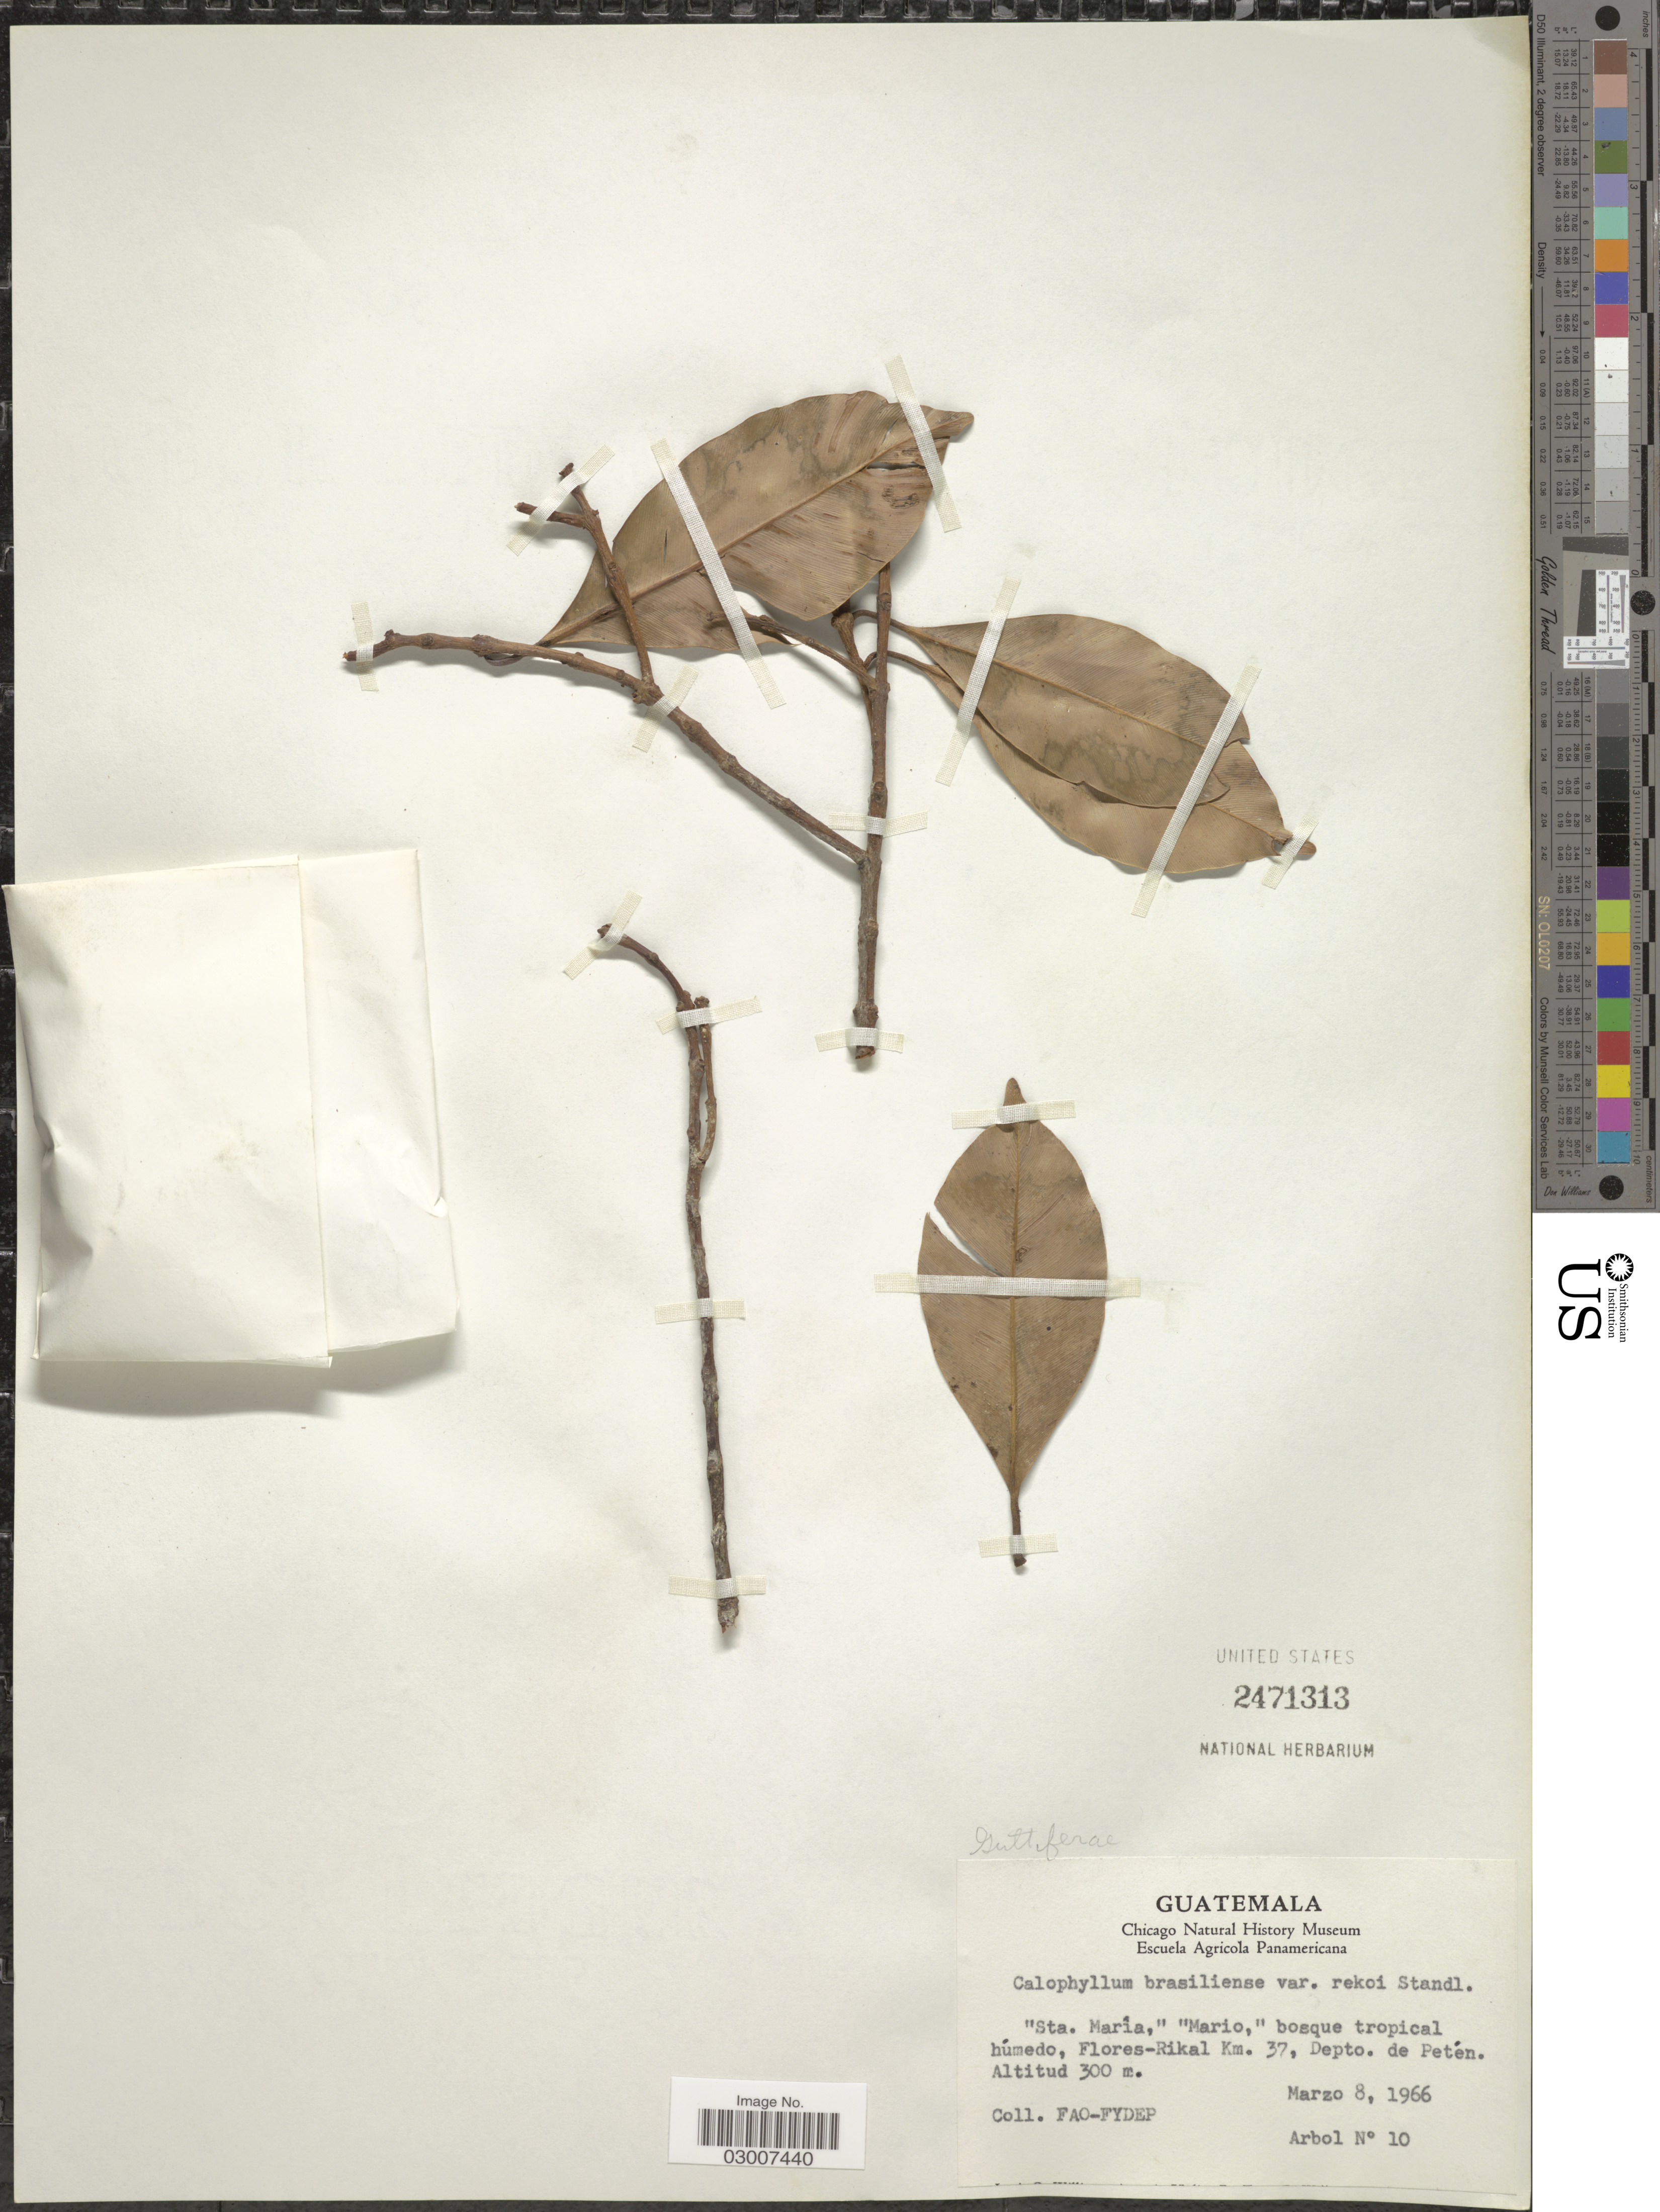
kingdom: Plantae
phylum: Tracheophyta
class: Magnoliopsida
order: Malpighiales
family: Calophyllaceae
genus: Calophyllum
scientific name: Calophyllum brasiliense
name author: Cambess.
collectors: FAO-FYDEP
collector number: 10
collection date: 1966-03-08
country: Guatemala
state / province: El Petén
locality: Flores-Rikal Km. 37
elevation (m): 300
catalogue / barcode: US 2471313